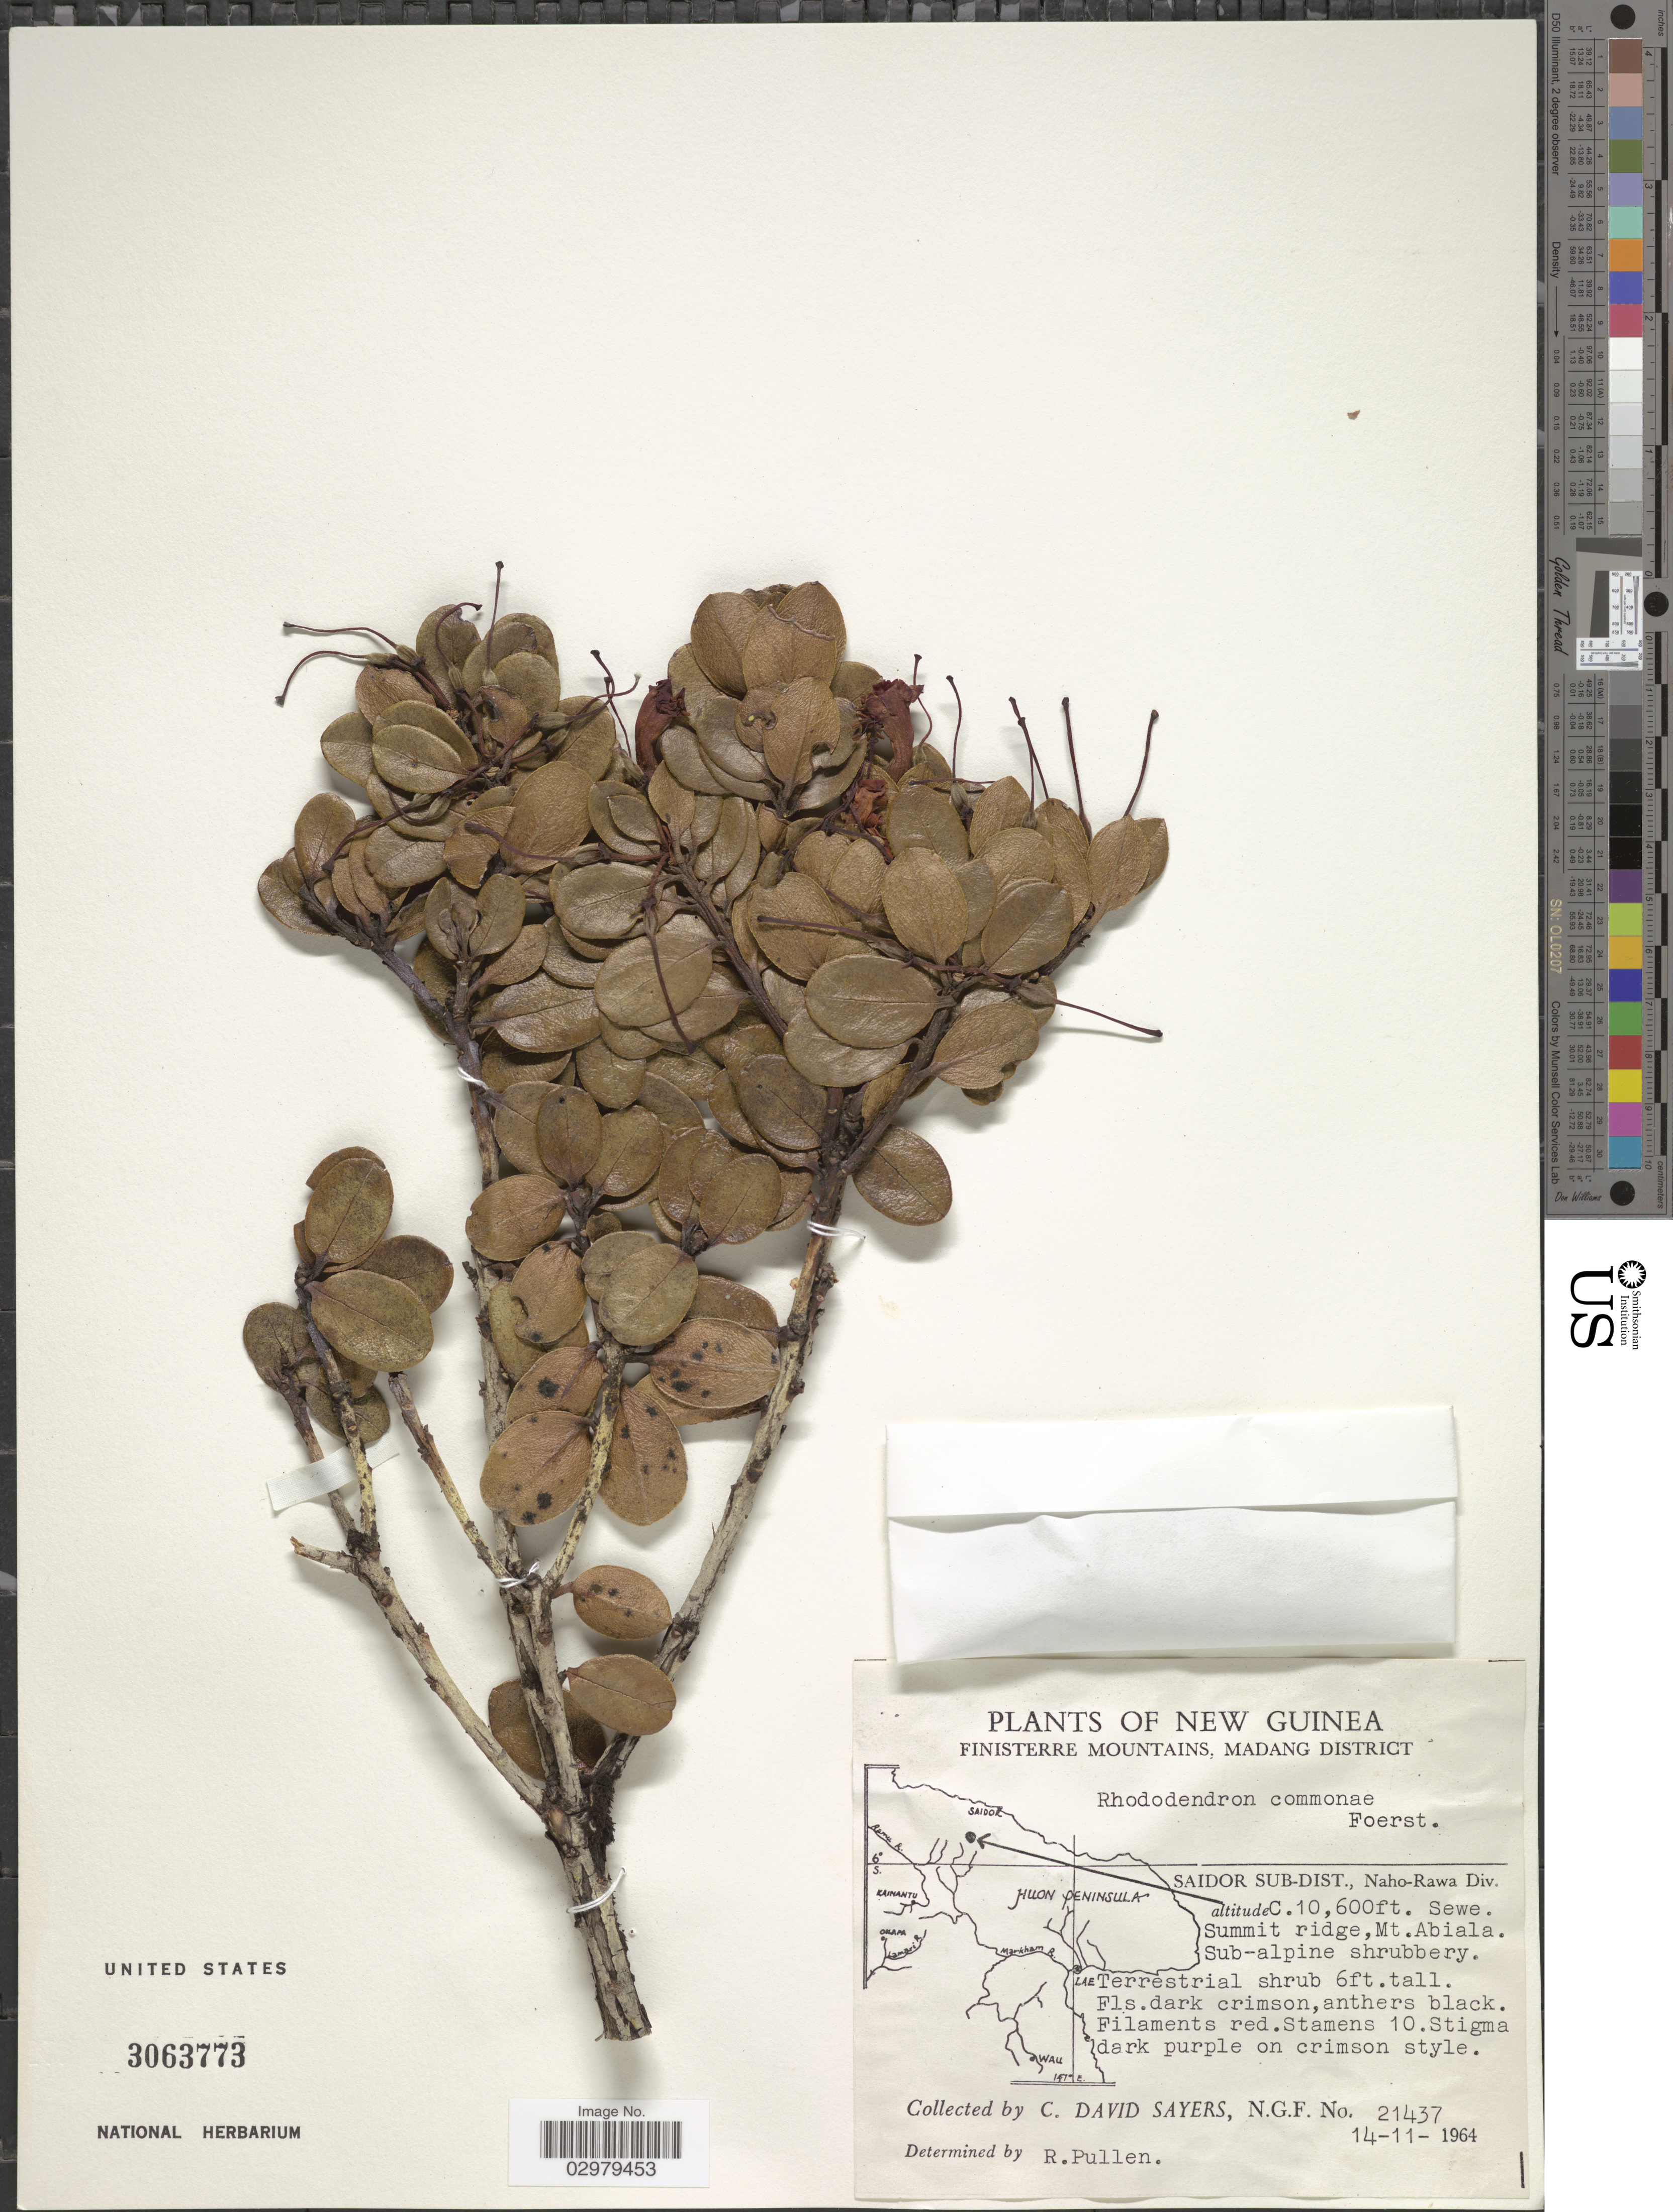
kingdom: Plantae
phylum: Tracheophyta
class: Magnoliopsida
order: Ericales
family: Ericaceae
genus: Rhododendron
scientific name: Rhododendron commonae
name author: F. Först.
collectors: C. Sayers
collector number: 21437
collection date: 1964-11-14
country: Papua New Guinea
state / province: Madang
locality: New Guinea. Finisterre Mountains, Madang District. Saidor Sub-dist., Naho-Rawa Div. Summit ridge, Mt. Abiala.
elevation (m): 3231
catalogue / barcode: US 3063773